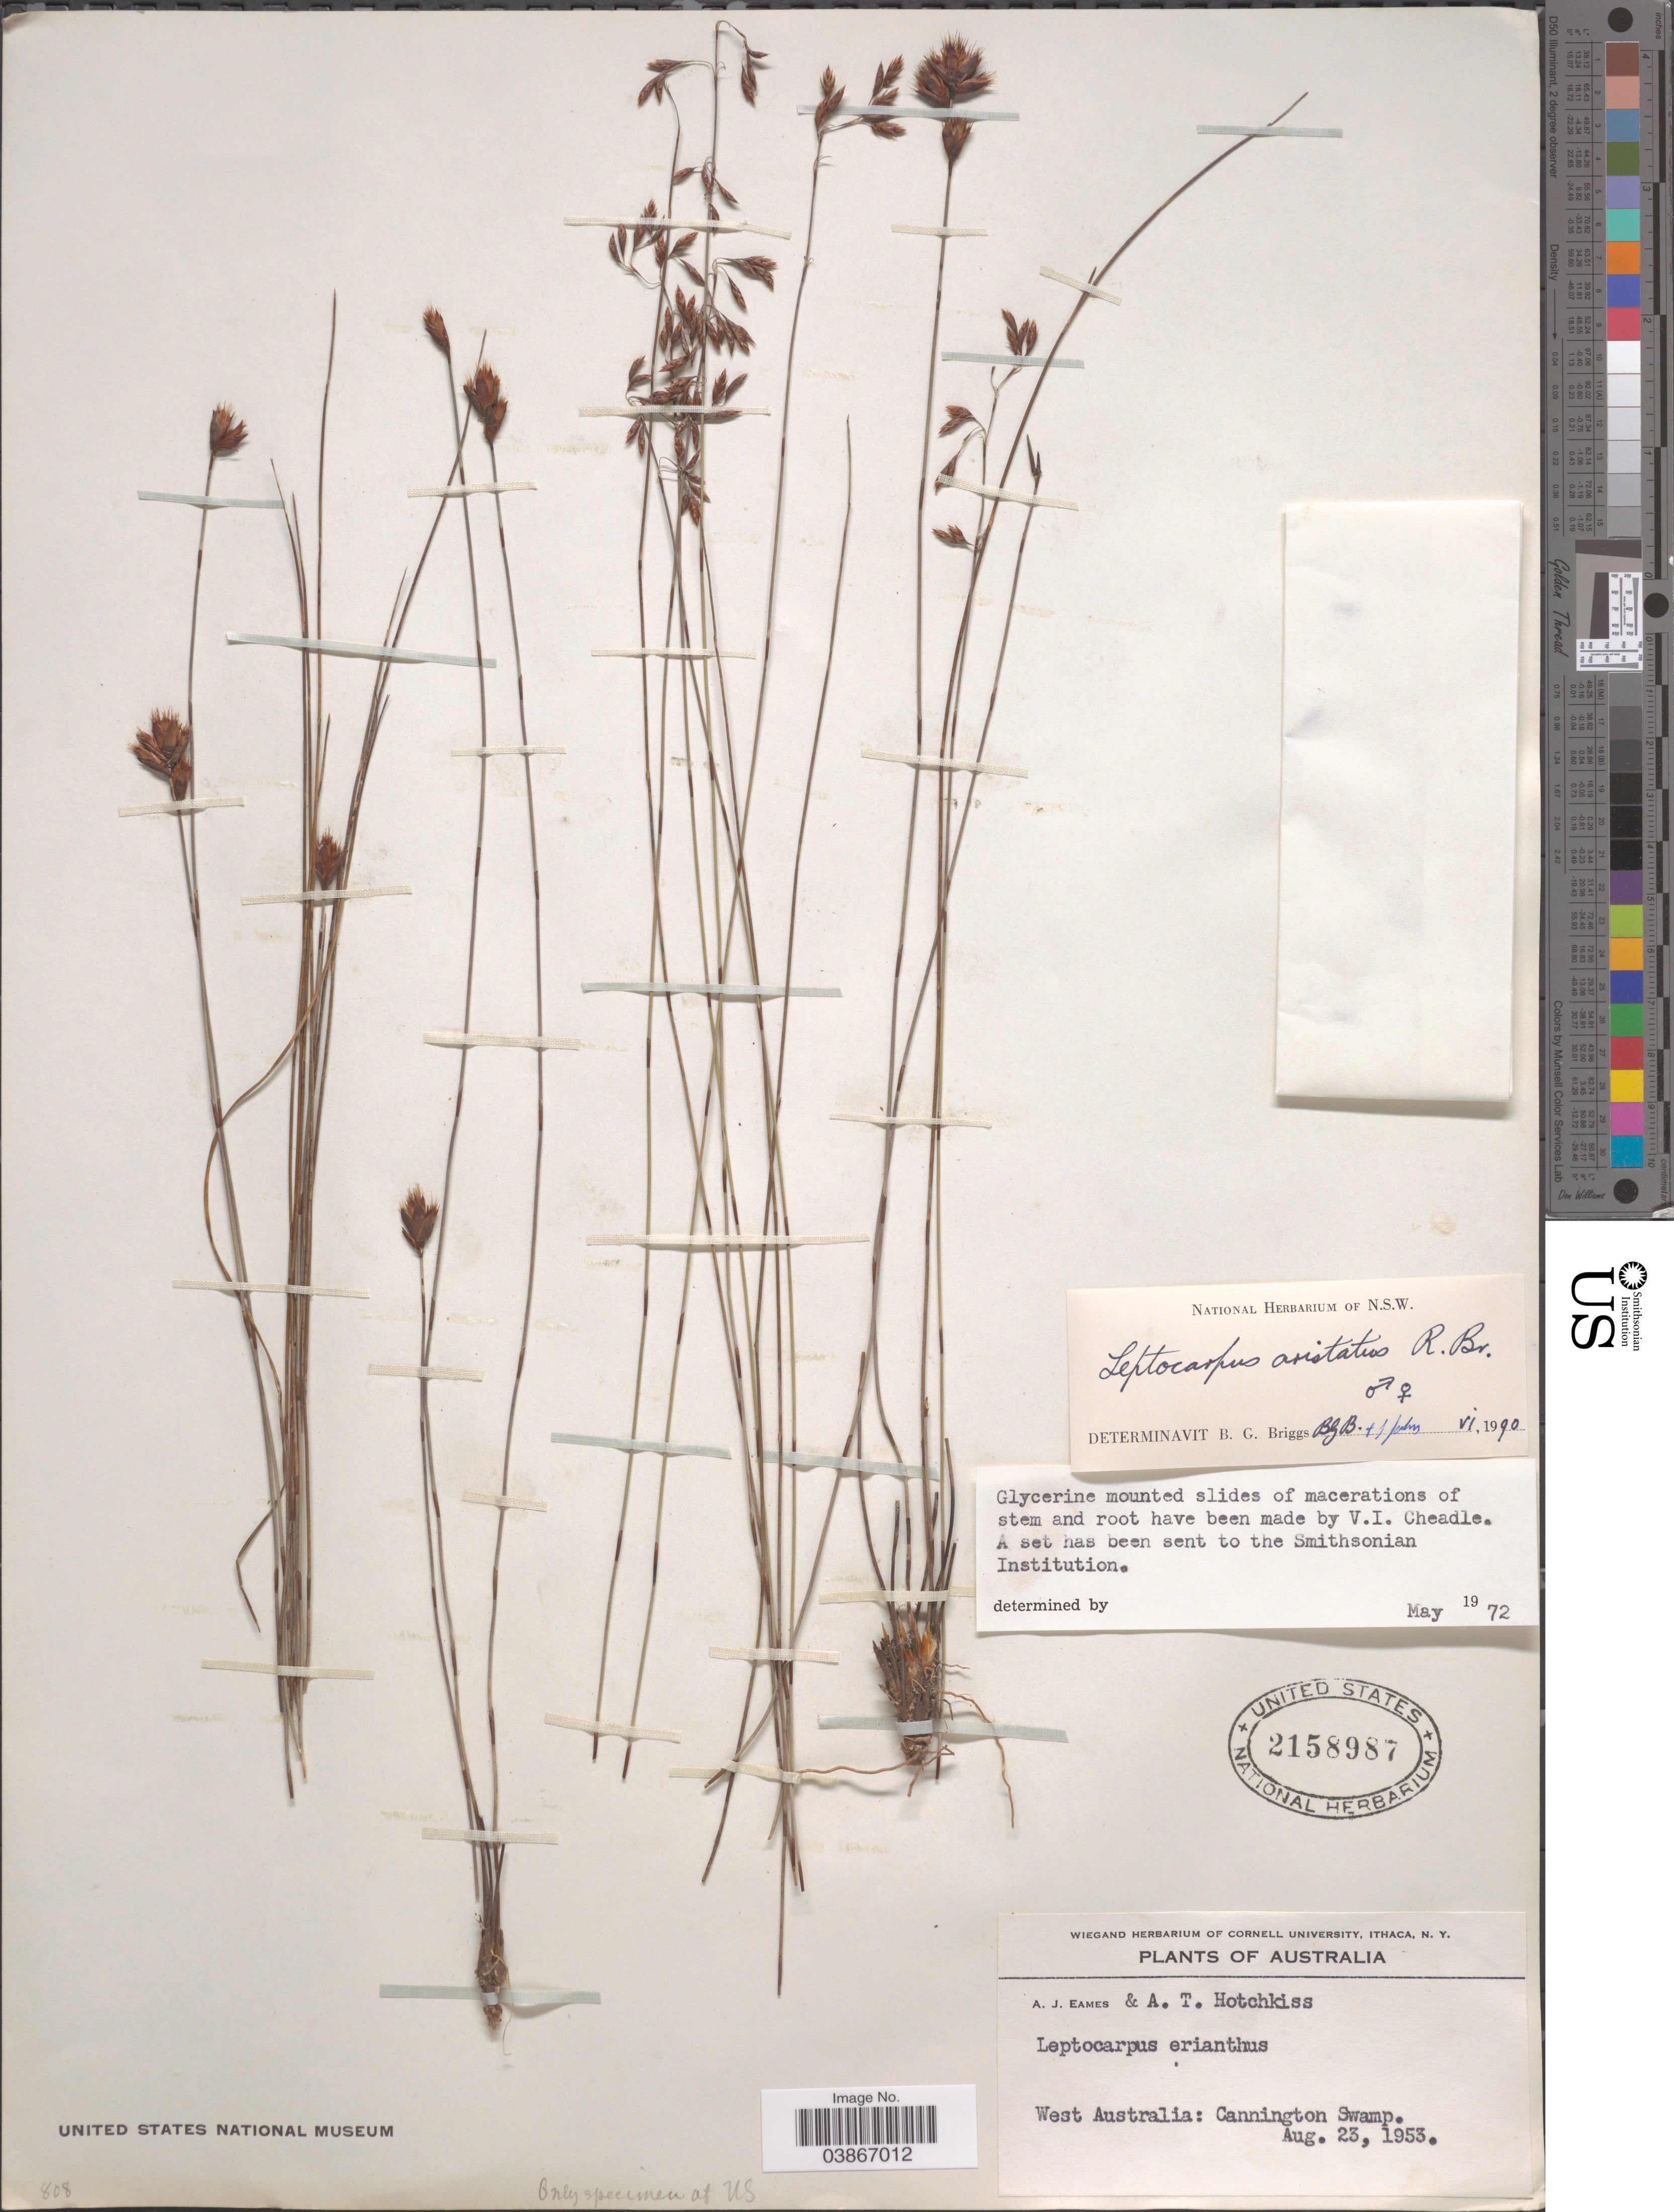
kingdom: Plantae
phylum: Tracheophyta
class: Liliopsida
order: Poales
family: Restionaceae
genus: Leptocarpus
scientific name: Leptocarpus erianthus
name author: Benth.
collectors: A. J. Eames & A. Hotchkiss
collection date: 1953-08-23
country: Australia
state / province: Western Australia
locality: West Australia: Cannington Swamp.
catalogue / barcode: US 2158987